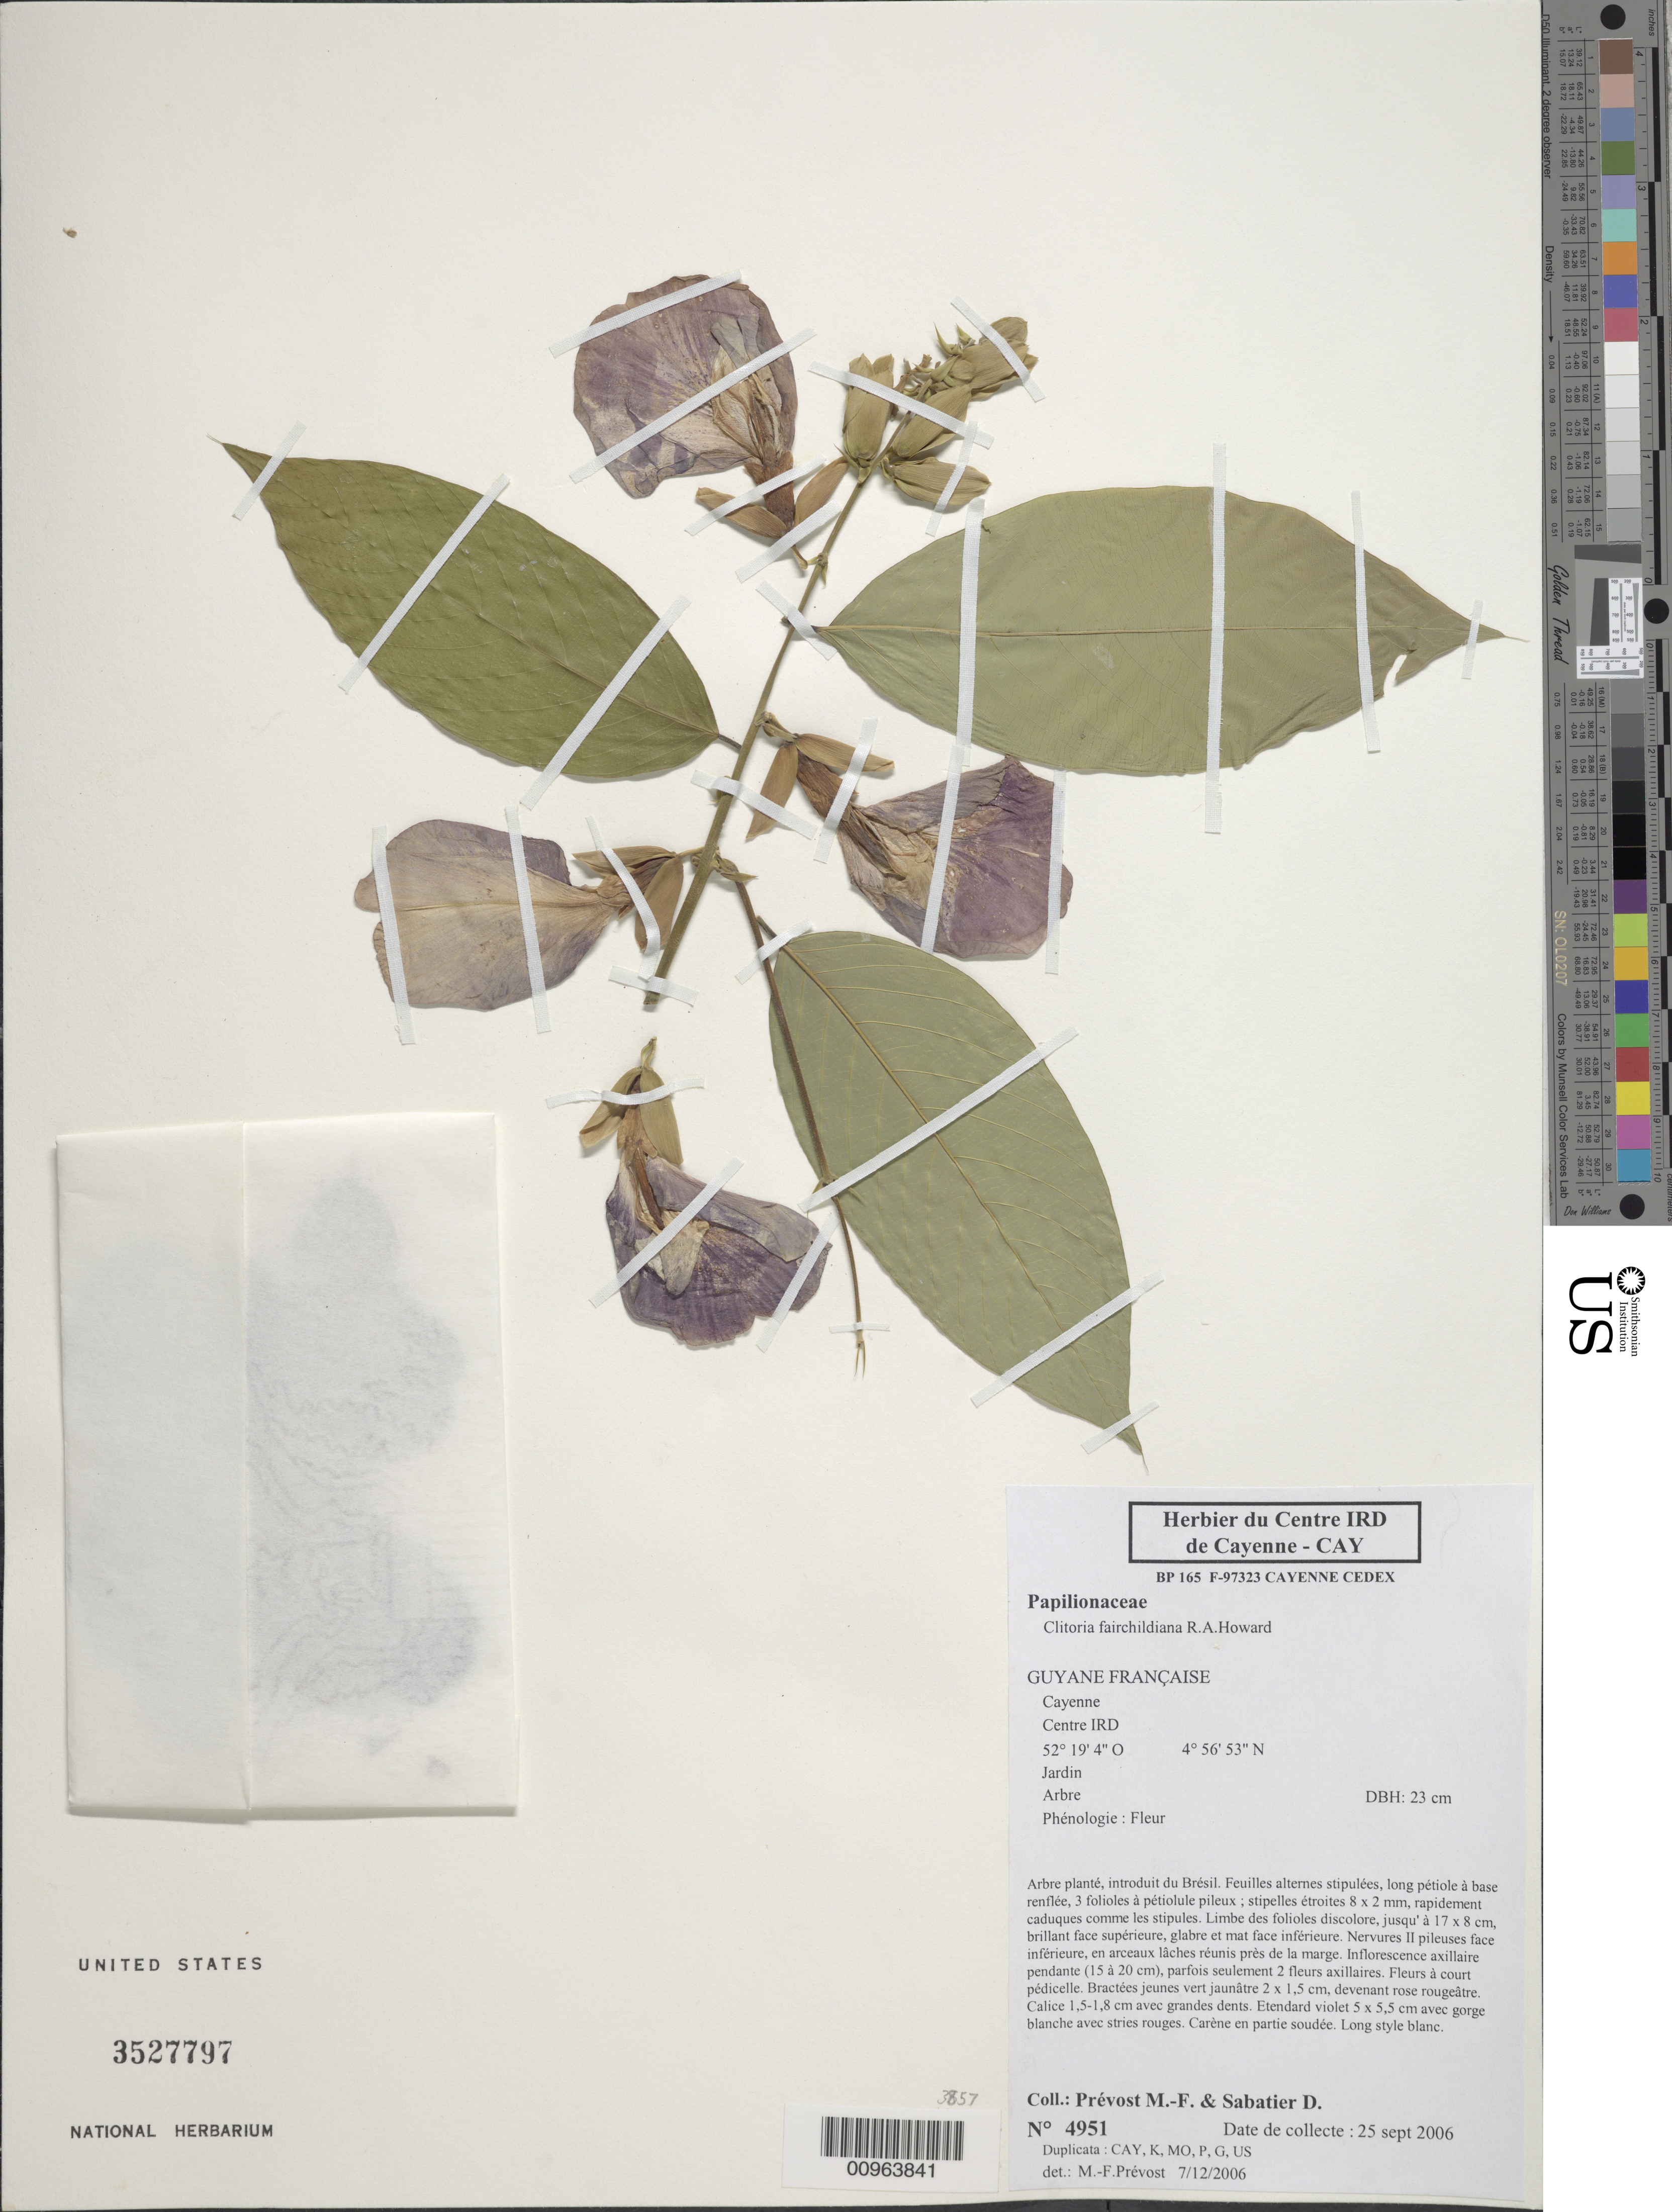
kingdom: Plantae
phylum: Tracheophyta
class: Magnoliopsida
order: Fabales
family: Fabaceae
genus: Clitoria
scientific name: Clitoria fairchildiana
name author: R.A. Howard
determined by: Prévost, M.-F.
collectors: M.-F. Prévost & D. Sabatier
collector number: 4951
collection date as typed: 25-Sep-06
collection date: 2006-09-25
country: French Guiana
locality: Cayenne, Centre IRD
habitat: Jardin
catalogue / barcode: US 3527797